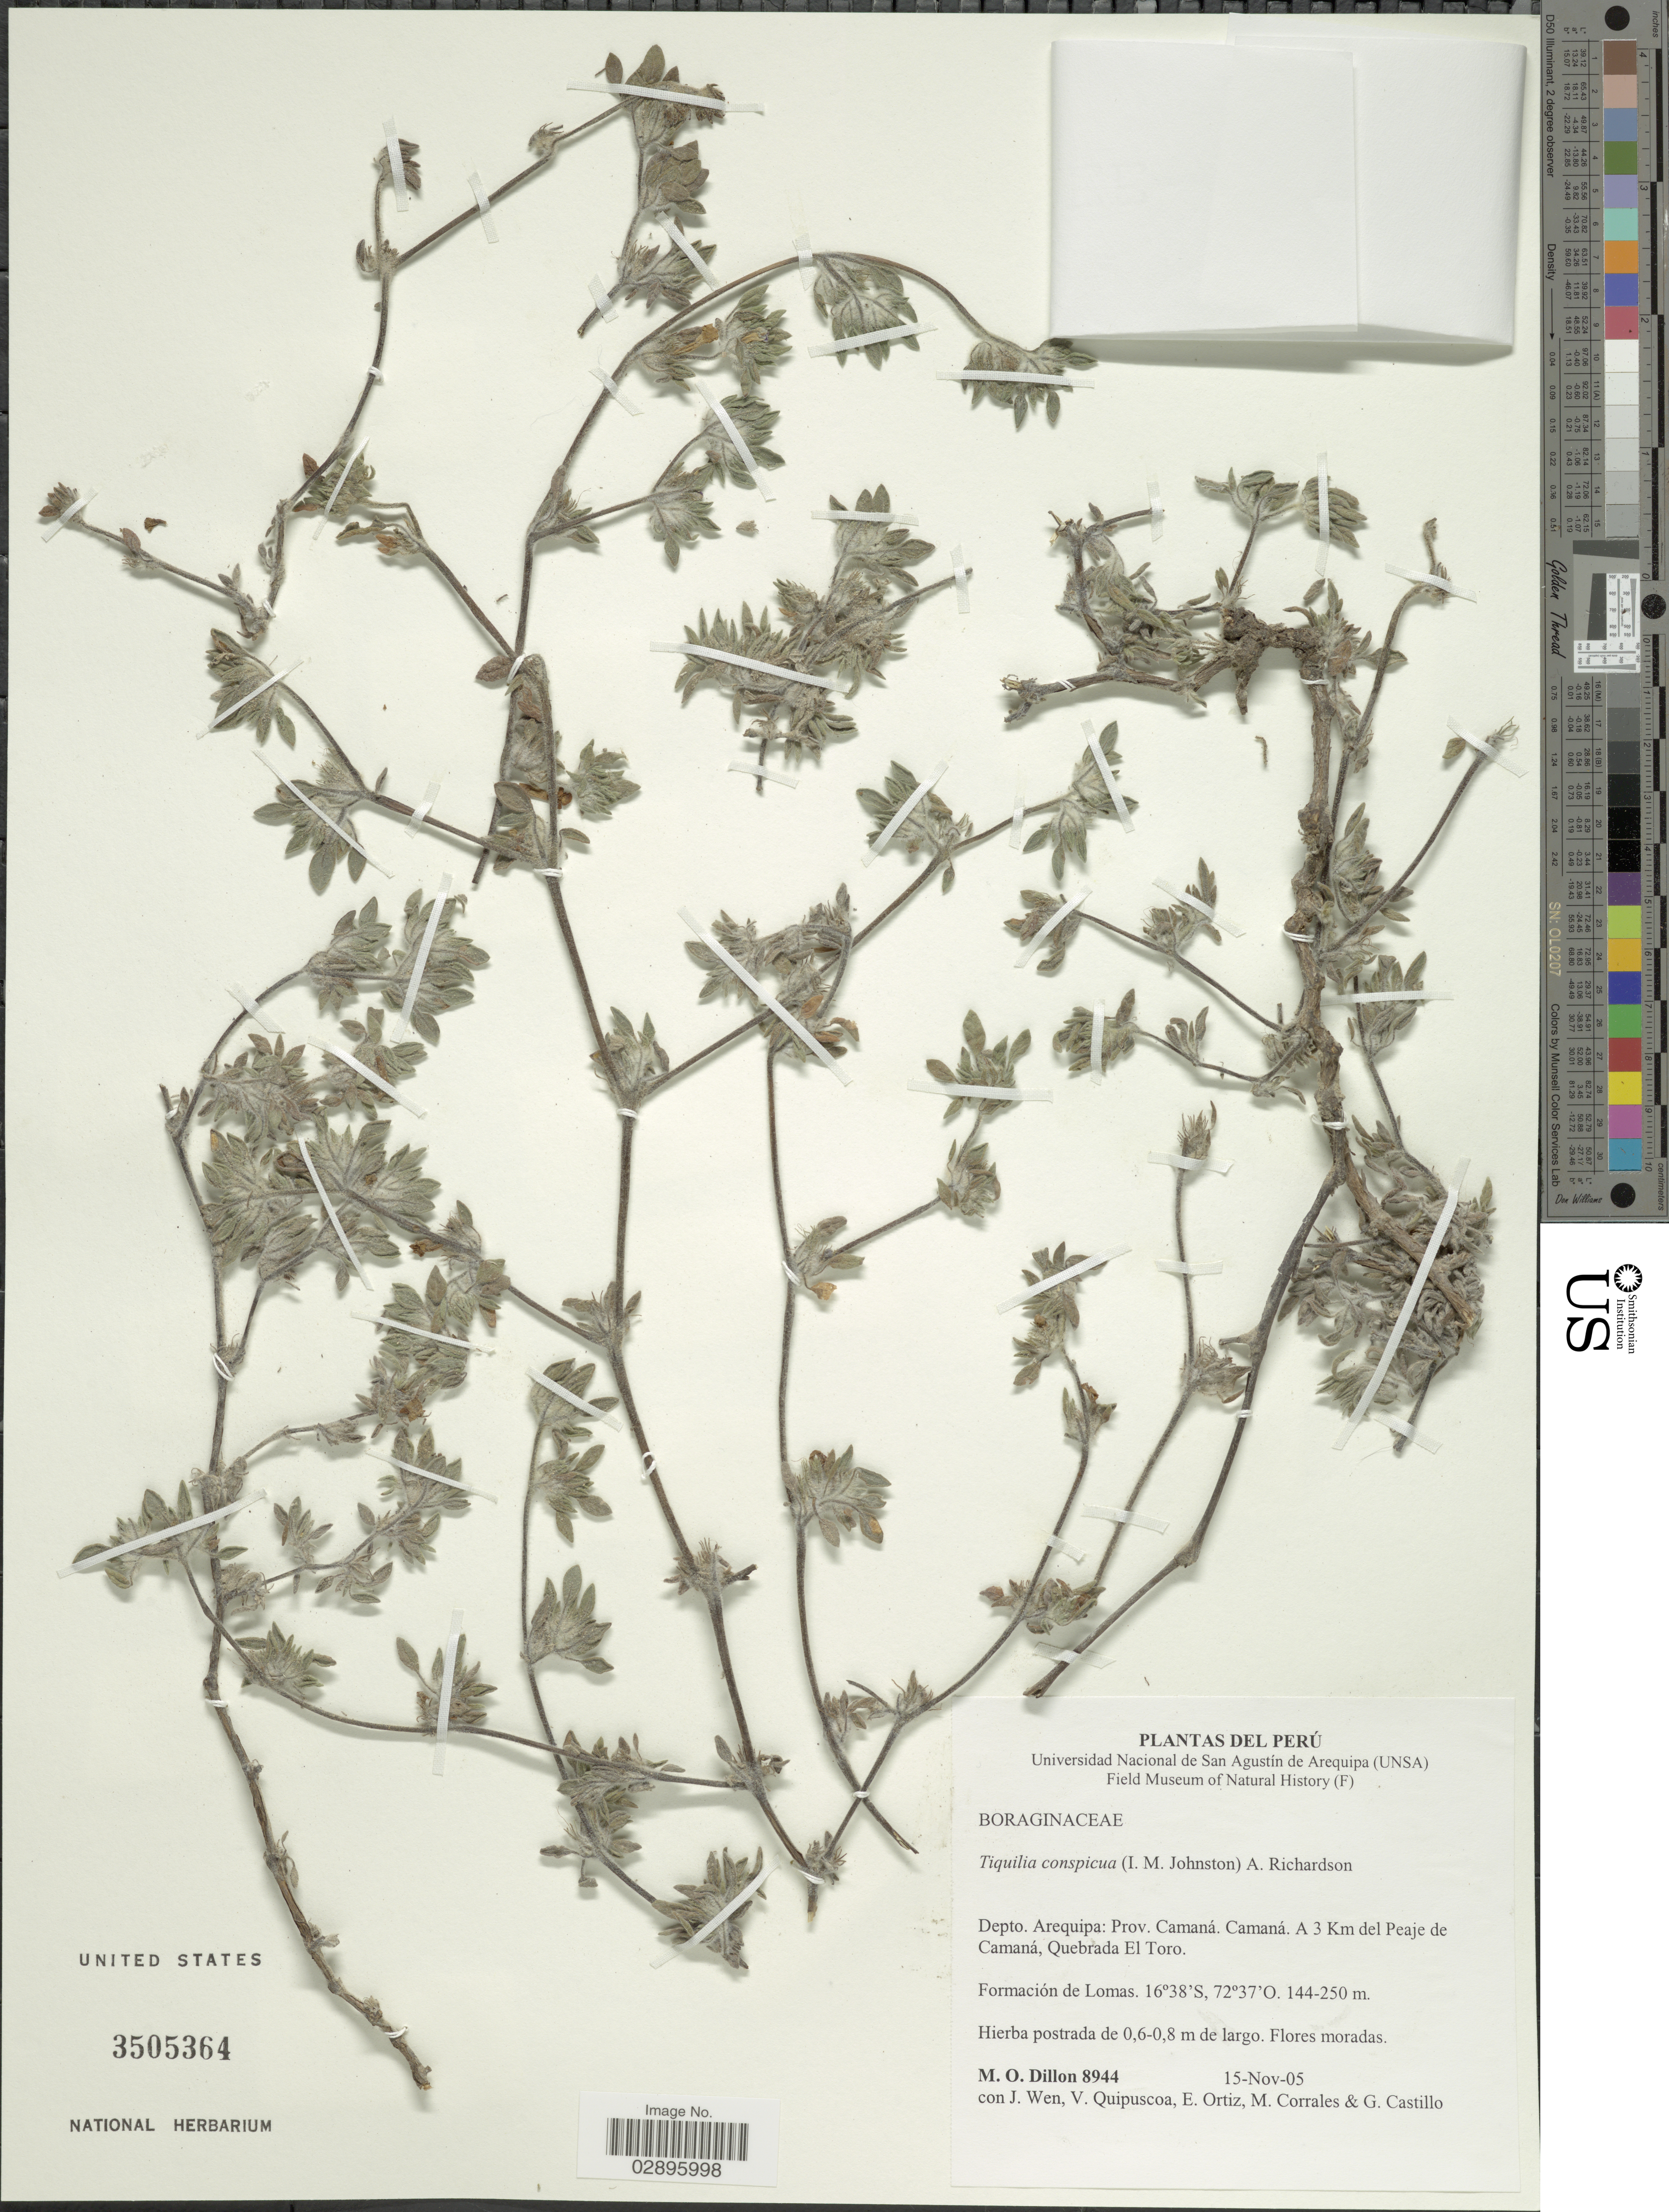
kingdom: Plantae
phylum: Tracheophyta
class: Magnoliopsida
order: Boraginales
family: Ehretiaceae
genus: Tiquilia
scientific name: Tiquilia conspicua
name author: (I.M. Johnst.) A.T. Richardson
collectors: M. O. Dillon, J. Wen, V. Quipuscoa, E. Ortiz & et al.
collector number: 8944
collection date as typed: Transcribed d/m/y: 15/11/5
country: Peru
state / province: Arequipa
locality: Depto. Arequipa: Prov. Camaná. Camaná. A 3 Km del Peaje de Camaná, Quebrada El Toro.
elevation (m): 144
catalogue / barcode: US 3505364